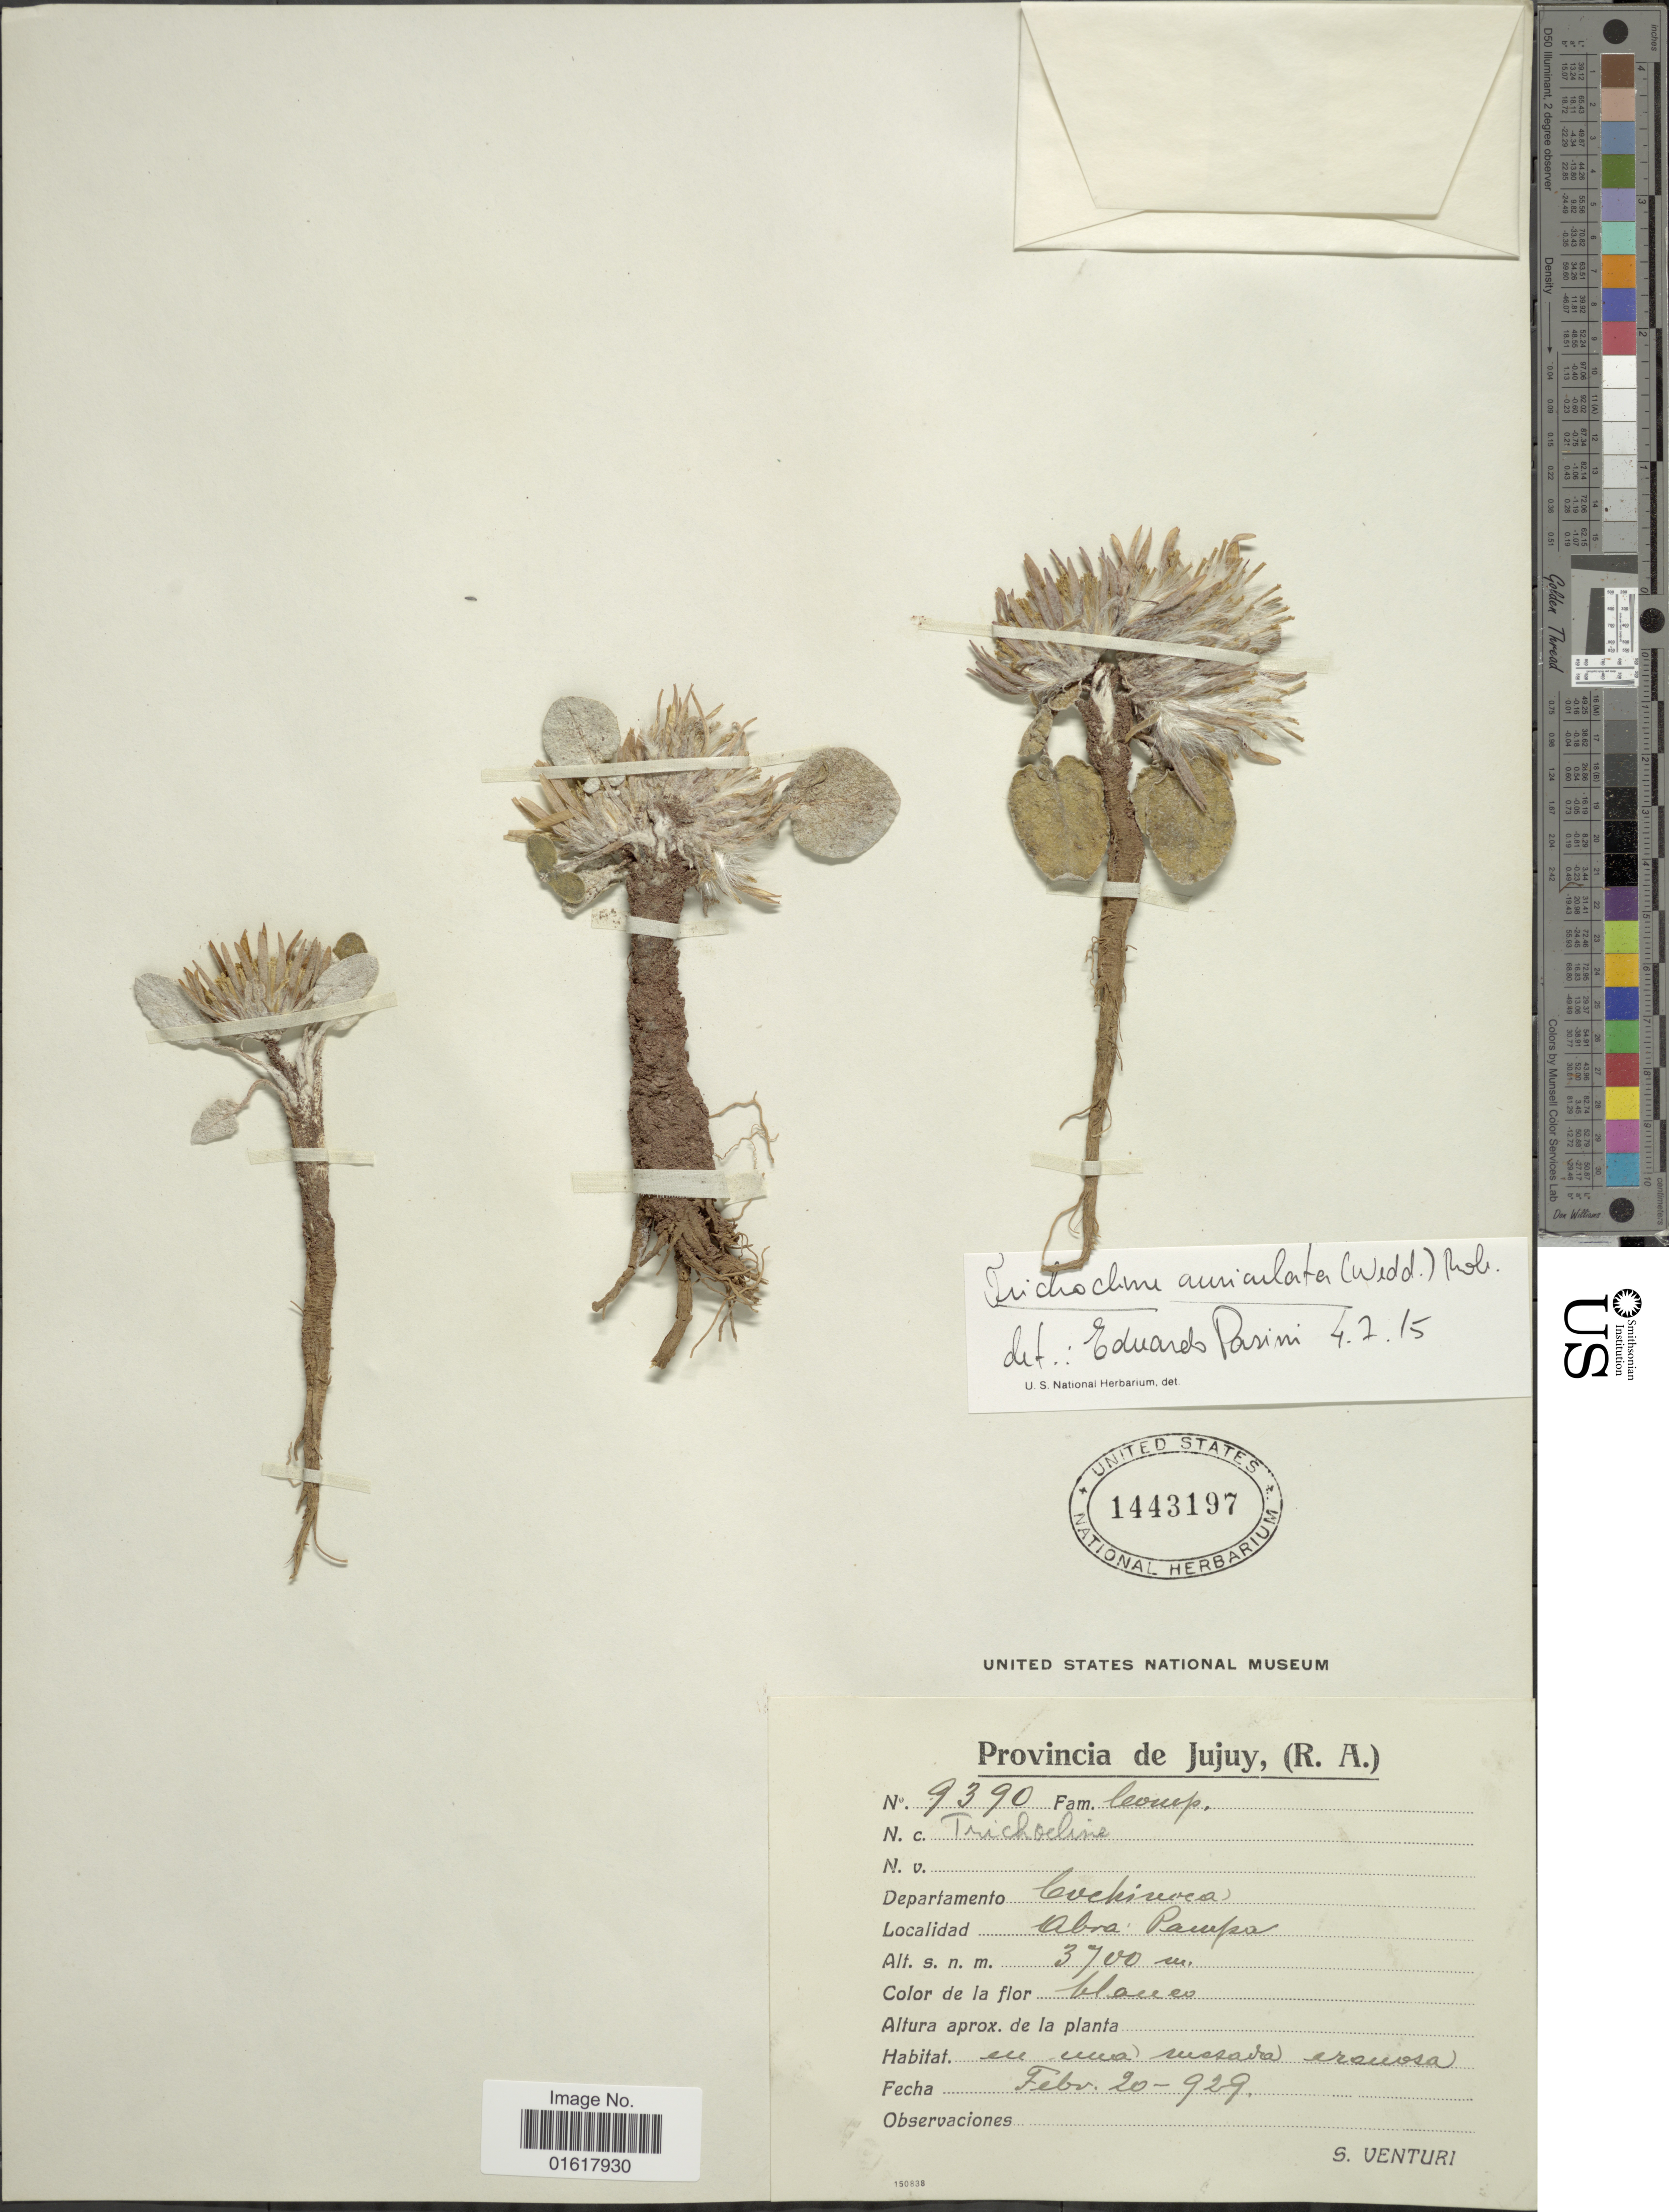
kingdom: Plantae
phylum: Tracheophyta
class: Magnoliopsida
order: Asterales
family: Asteraceae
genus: Trichocline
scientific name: Trichocline auriculata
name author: (Wedd.) Hieron.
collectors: S. Venturi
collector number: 9390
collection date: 1929-02-20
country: Argentina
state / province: Jujuy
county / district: Cochinoca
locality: Abra Pampa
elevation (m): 3700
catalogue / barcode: US 1443197